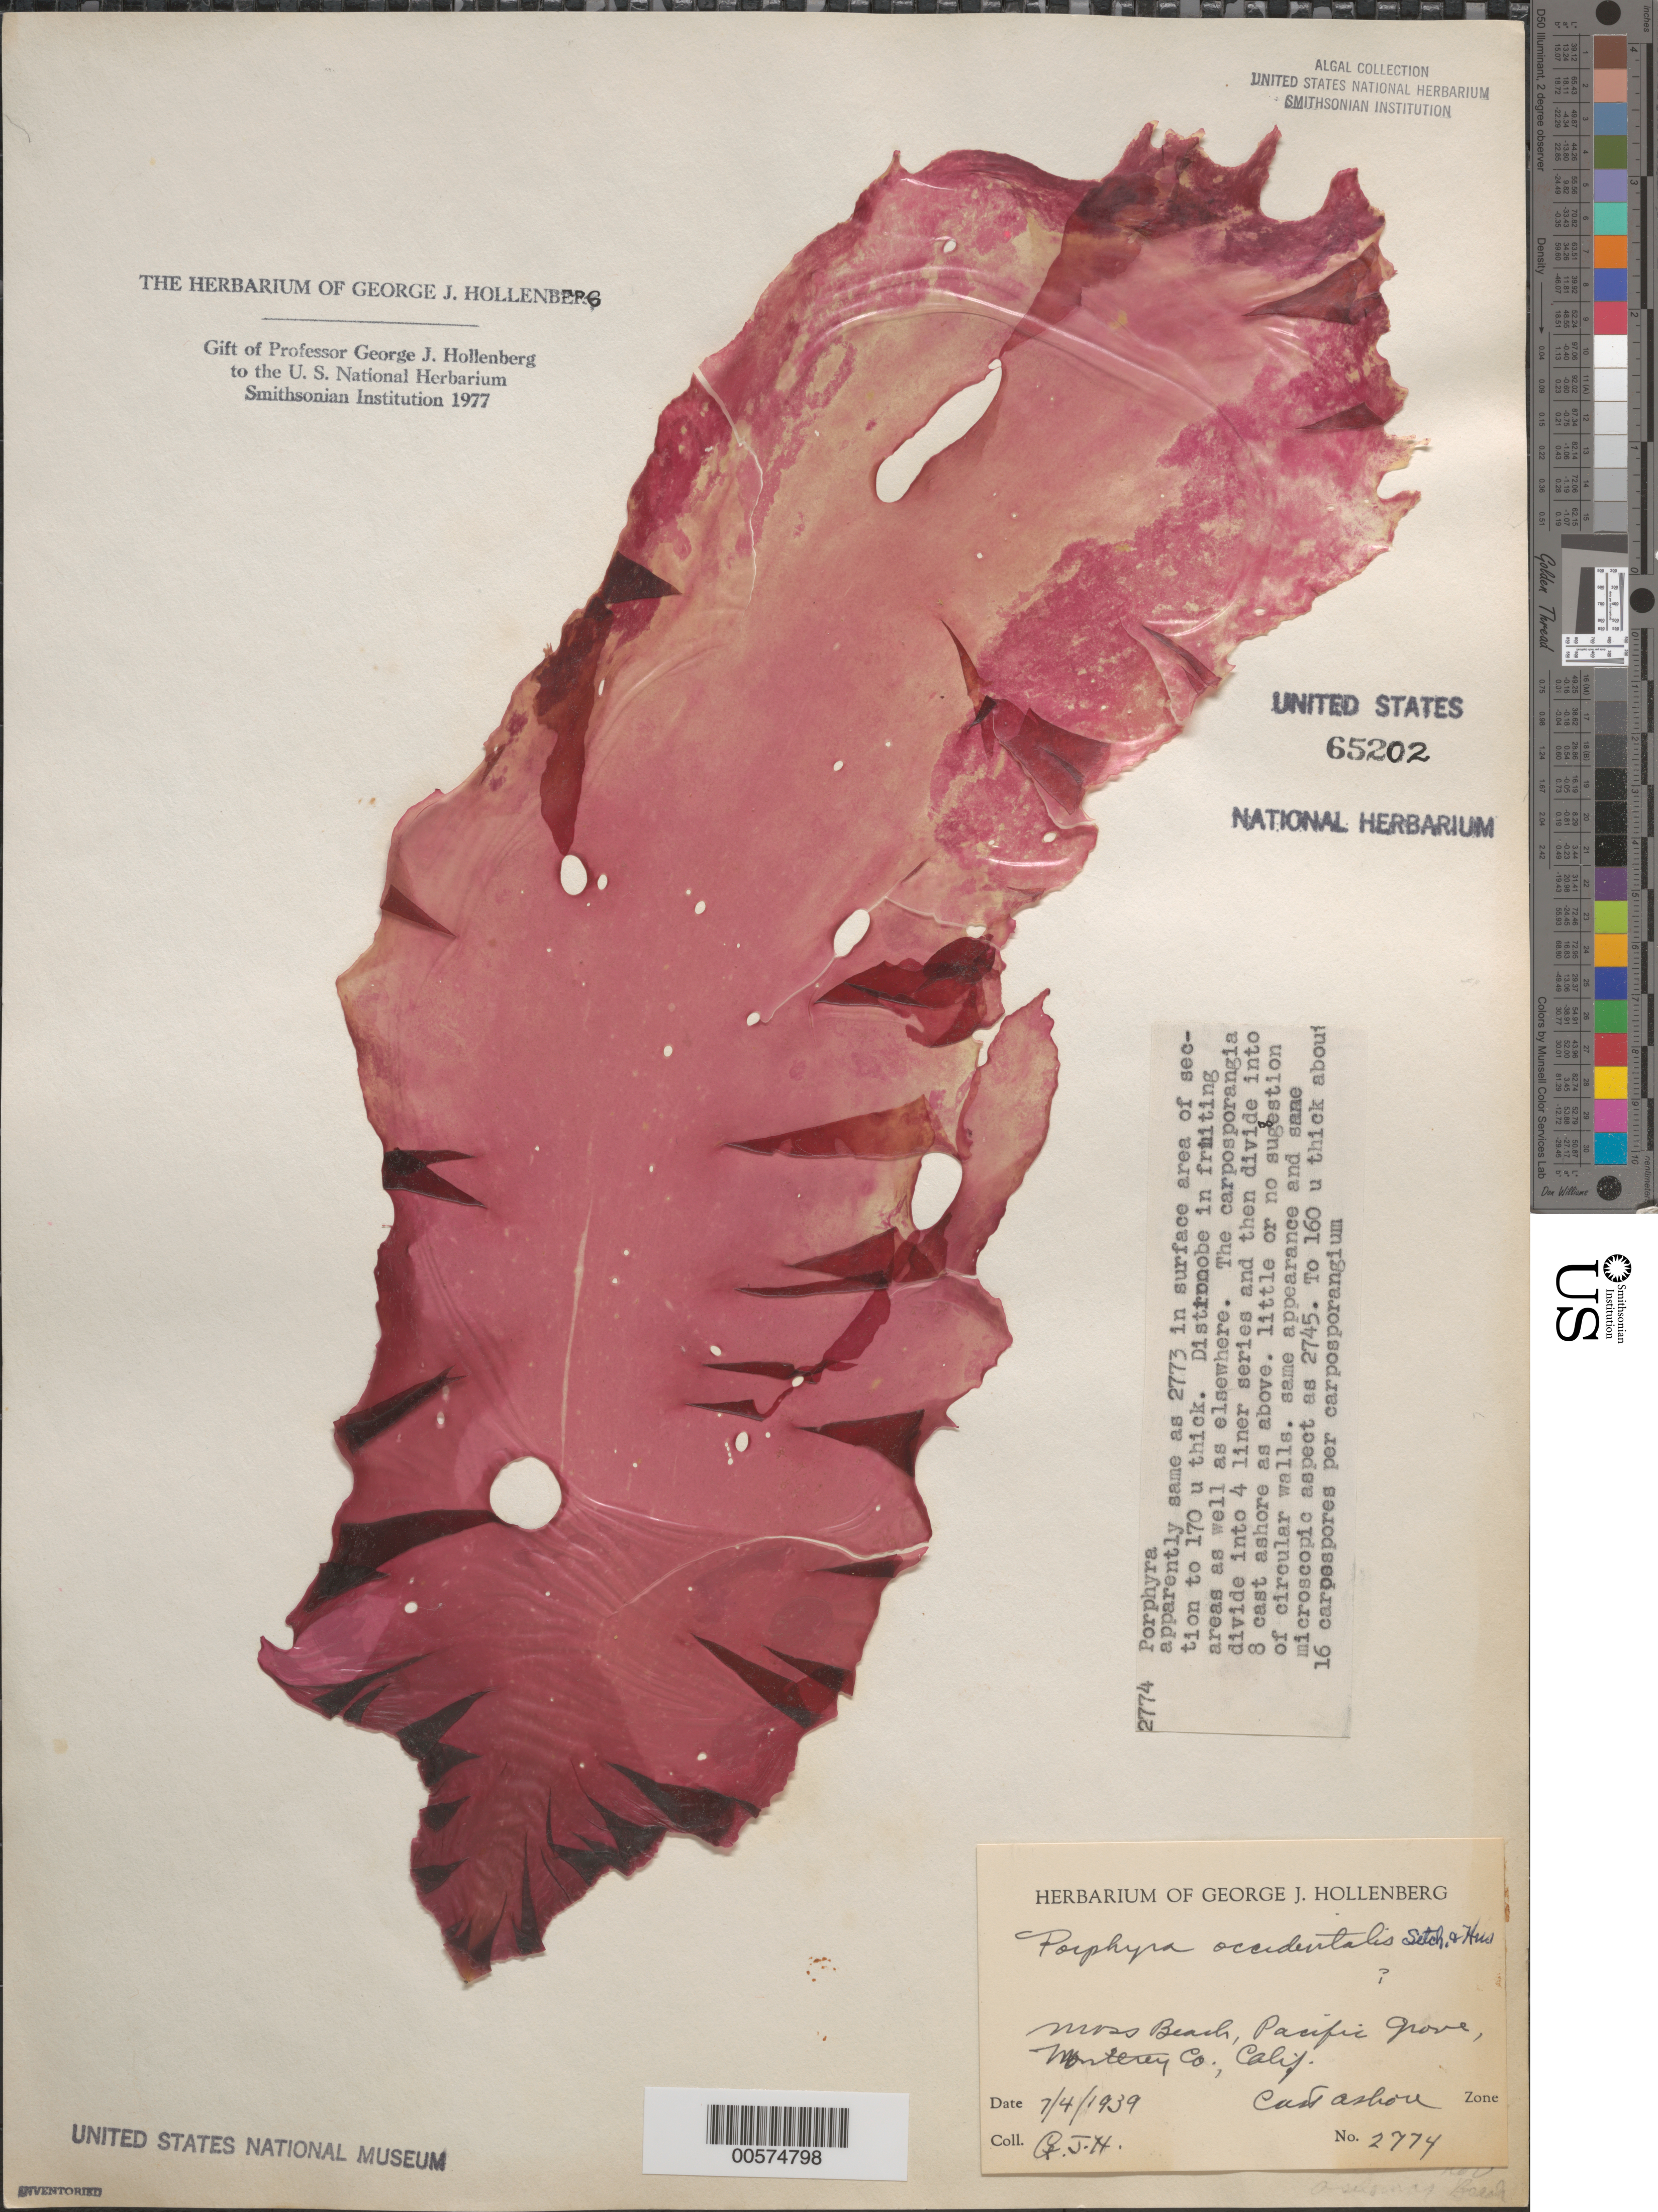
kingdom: Plantae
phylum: Rhodophyta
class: Bangiophyceae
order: Bangiales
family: Bangiaceae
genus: Porphyra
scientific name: Porphyra occidentalis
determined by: Hollenberg, George J.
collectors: G. Hollenberg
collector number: GJH 2774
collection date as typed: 04 Jul 1939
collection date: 1939-07-04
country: United States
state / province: California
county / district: Monterey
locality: Moss Beach, Pacific Grove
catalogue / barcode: US 65202